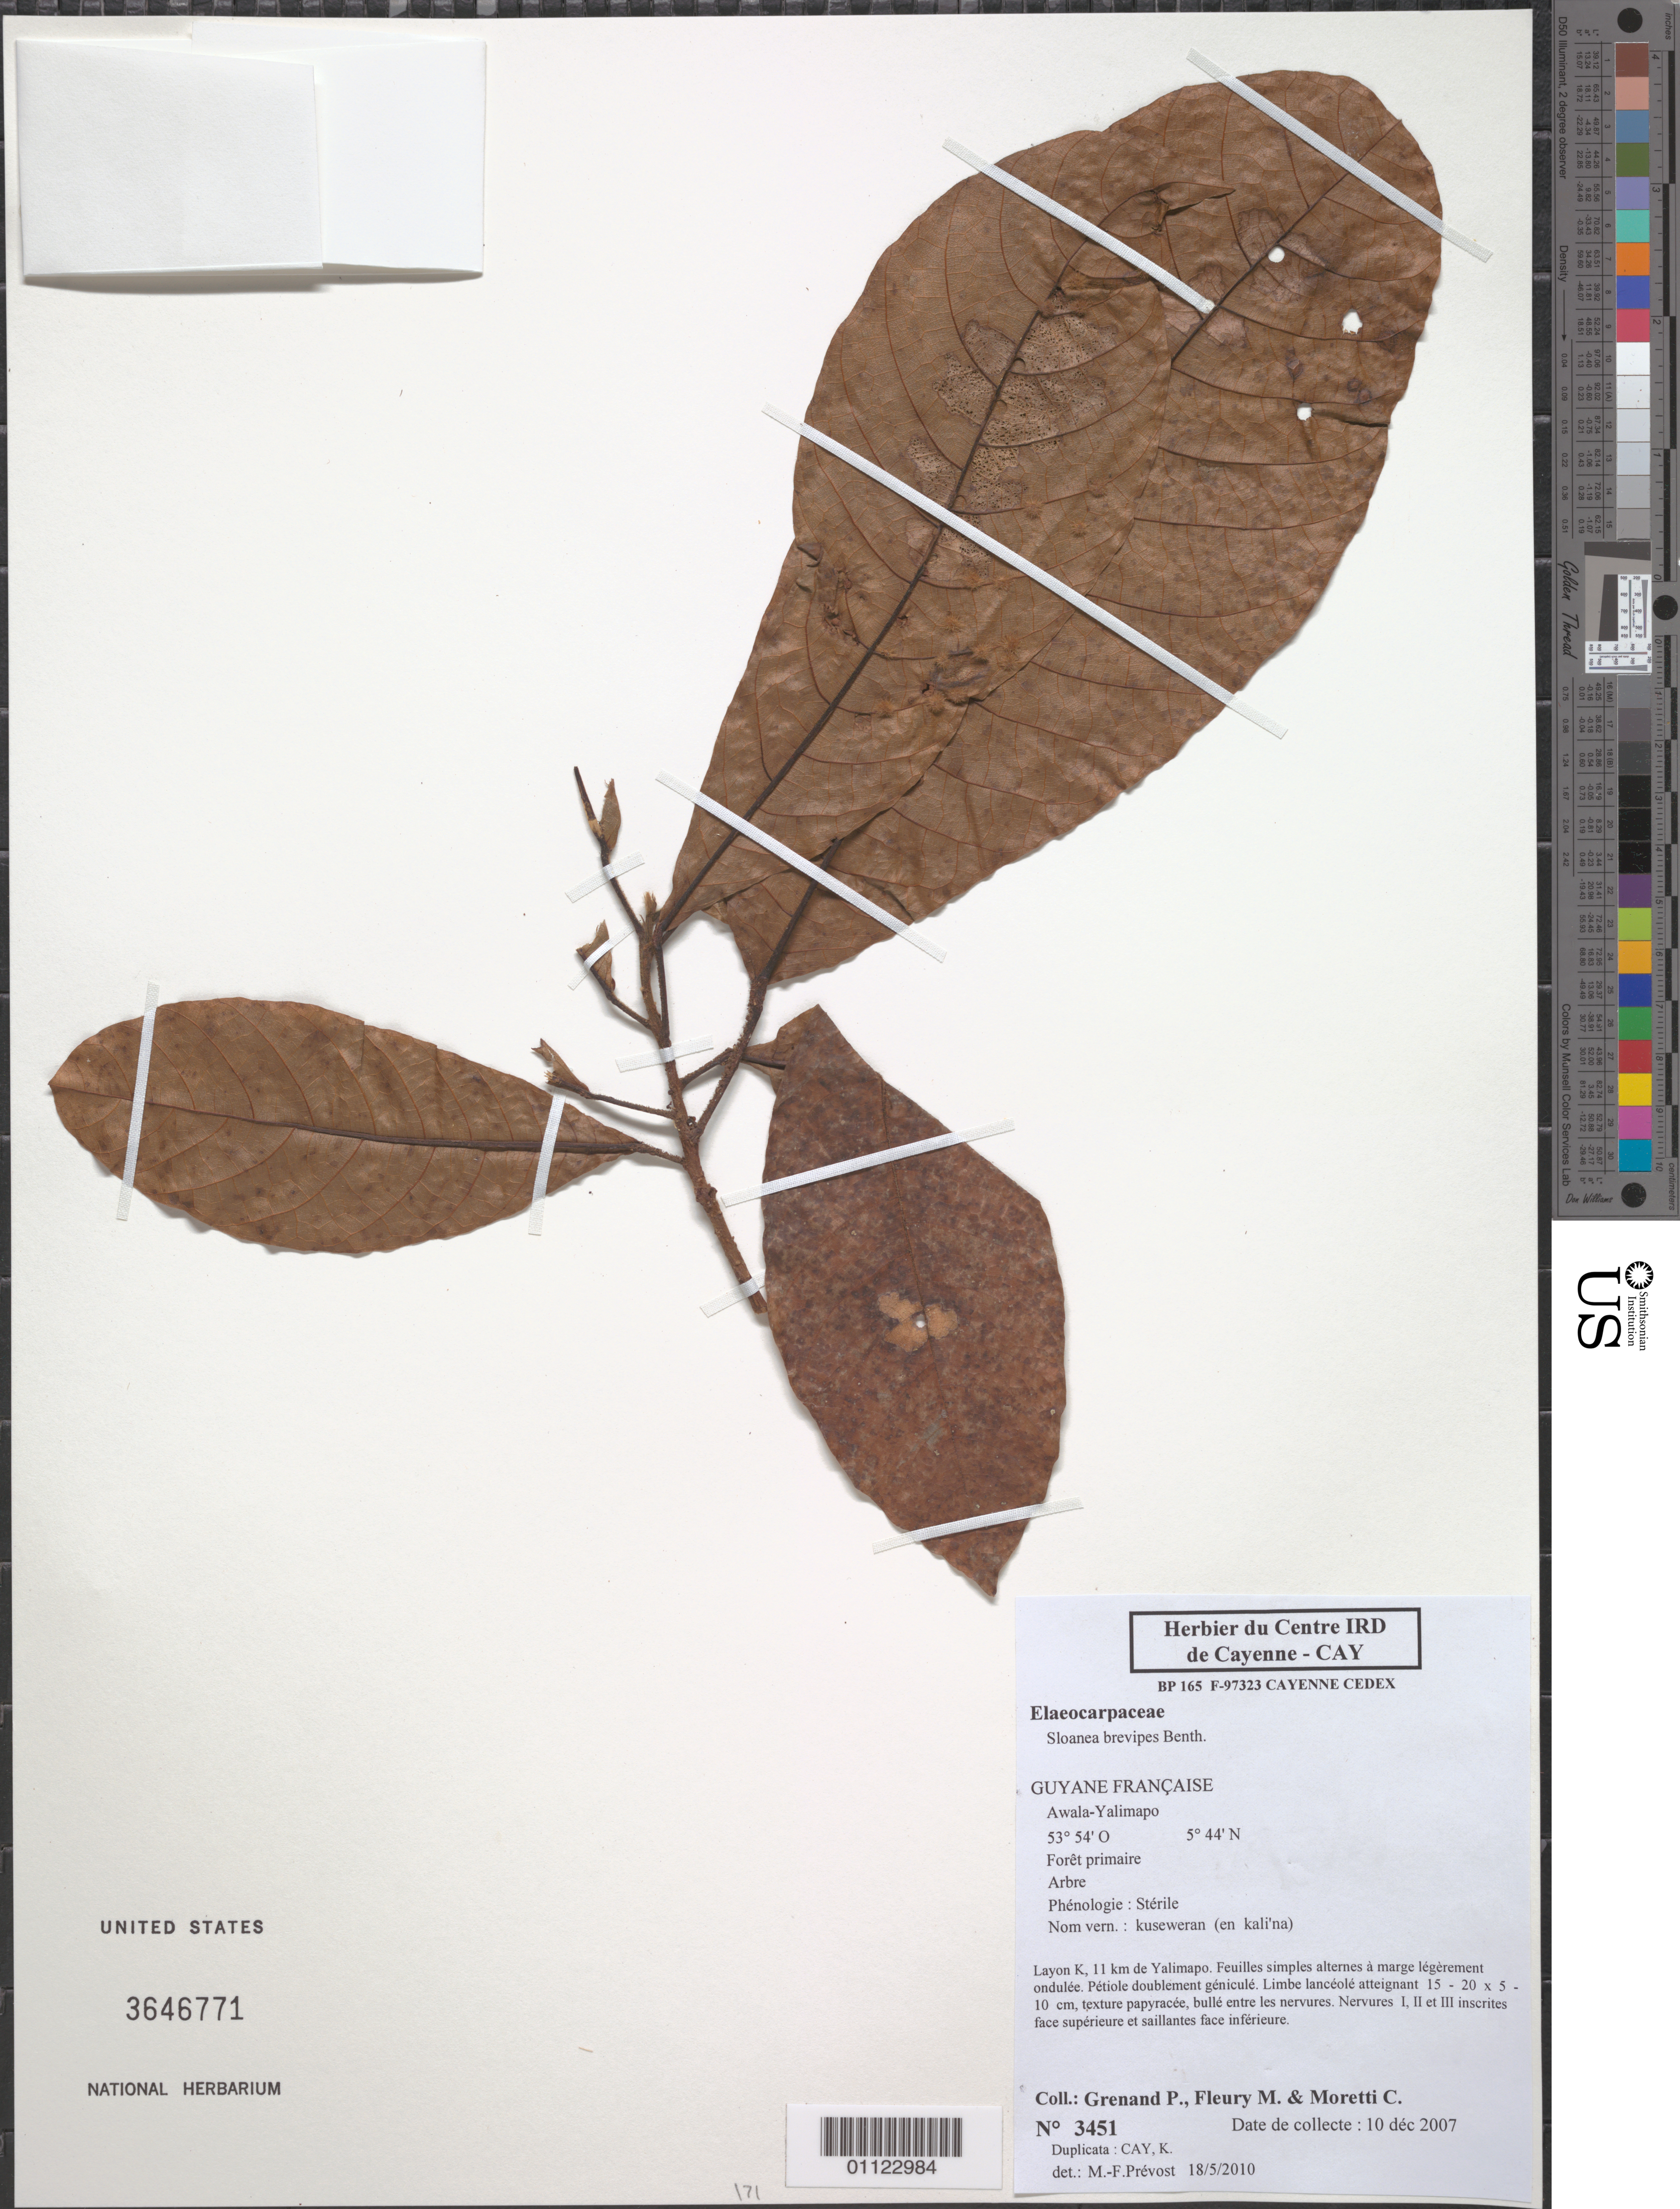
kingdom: Plantae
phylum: Tracheophyta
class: Magnoliopsida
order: Oxalidales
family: Elaeocarpaceae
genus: Sloanea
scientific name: Sloanea brevipes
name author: Benth.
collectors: P. Grenand, M. Fleury & C. Moretti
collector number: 3451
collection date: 2007-12-10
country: French Guiana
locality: Guyane Française. Awala-Yalimapo. Layon k, 11 km de Yalimapo.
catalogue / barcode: US 3646771